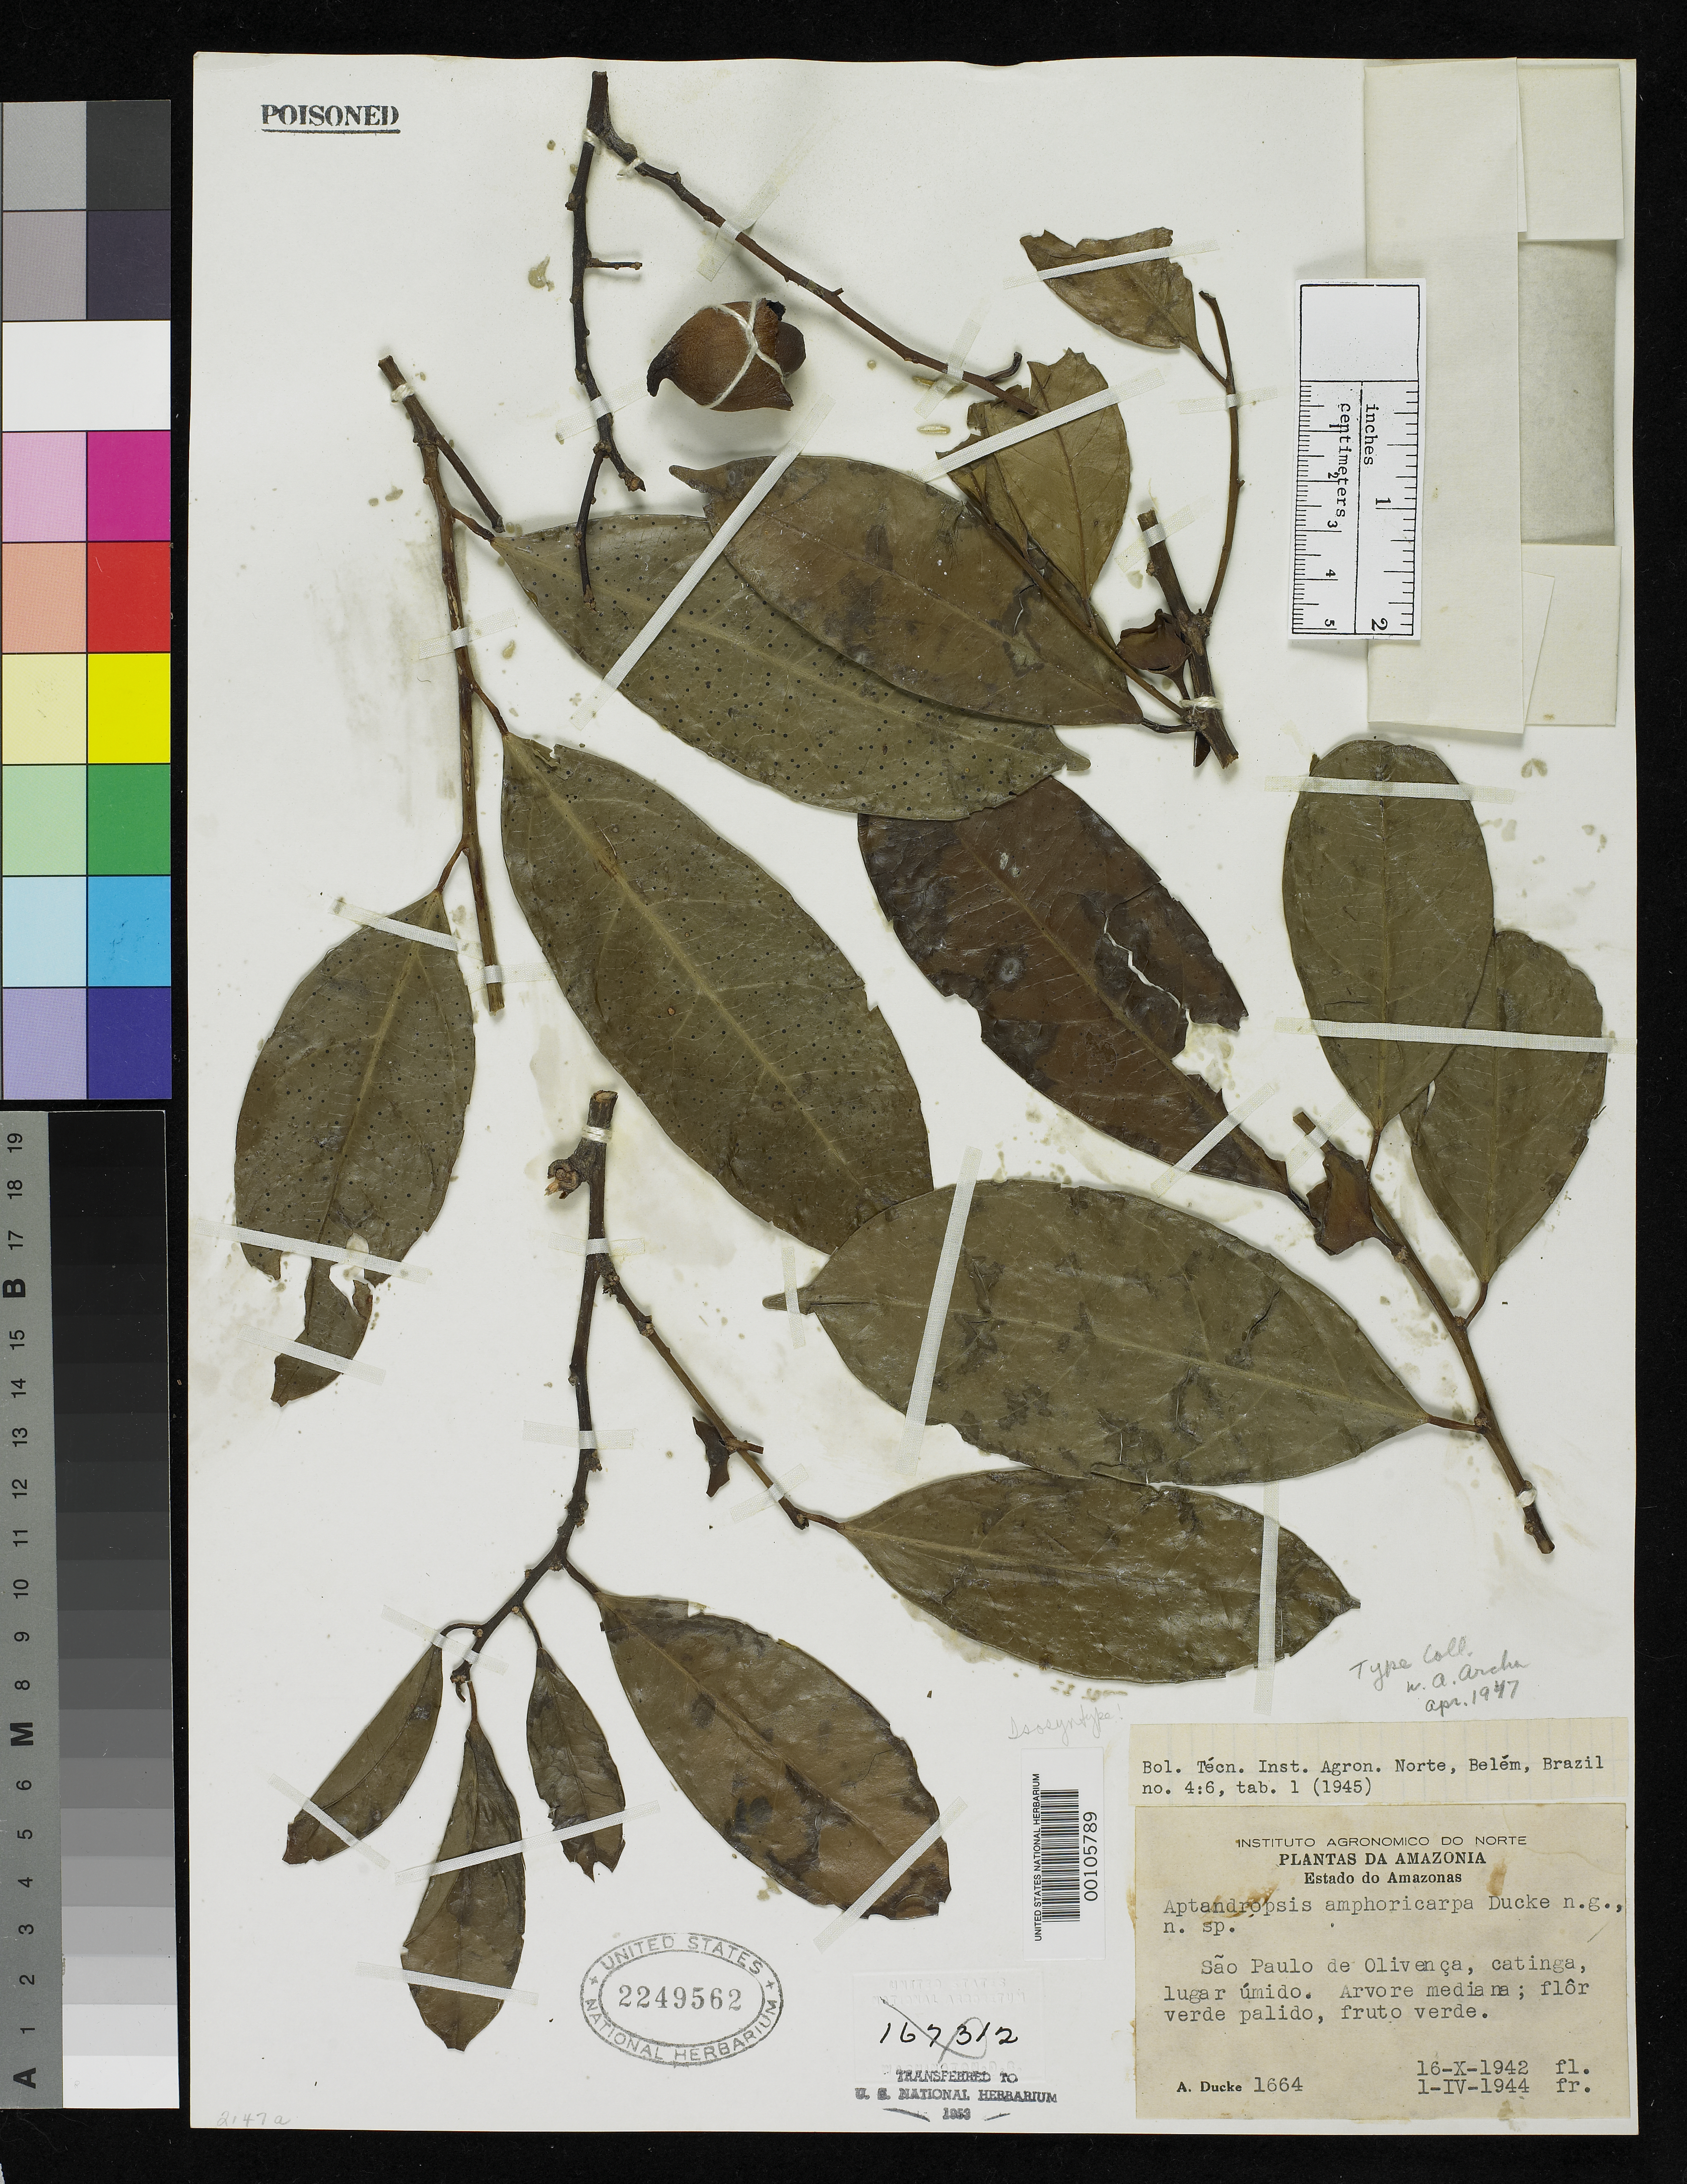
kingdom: Plantae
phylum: Tracheophyta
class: Magnoliopsida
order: Santalales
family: Erythropalaceae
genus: Aptandropsis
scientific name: Aptandropsis amphoricarpa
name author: Ducke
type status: Isolectotype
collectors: A. Ducke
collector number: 1664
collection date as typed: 1942 to -- --- 1944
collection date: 1942/1944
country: Brazil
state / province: Amazonas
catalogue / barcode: US 2249562